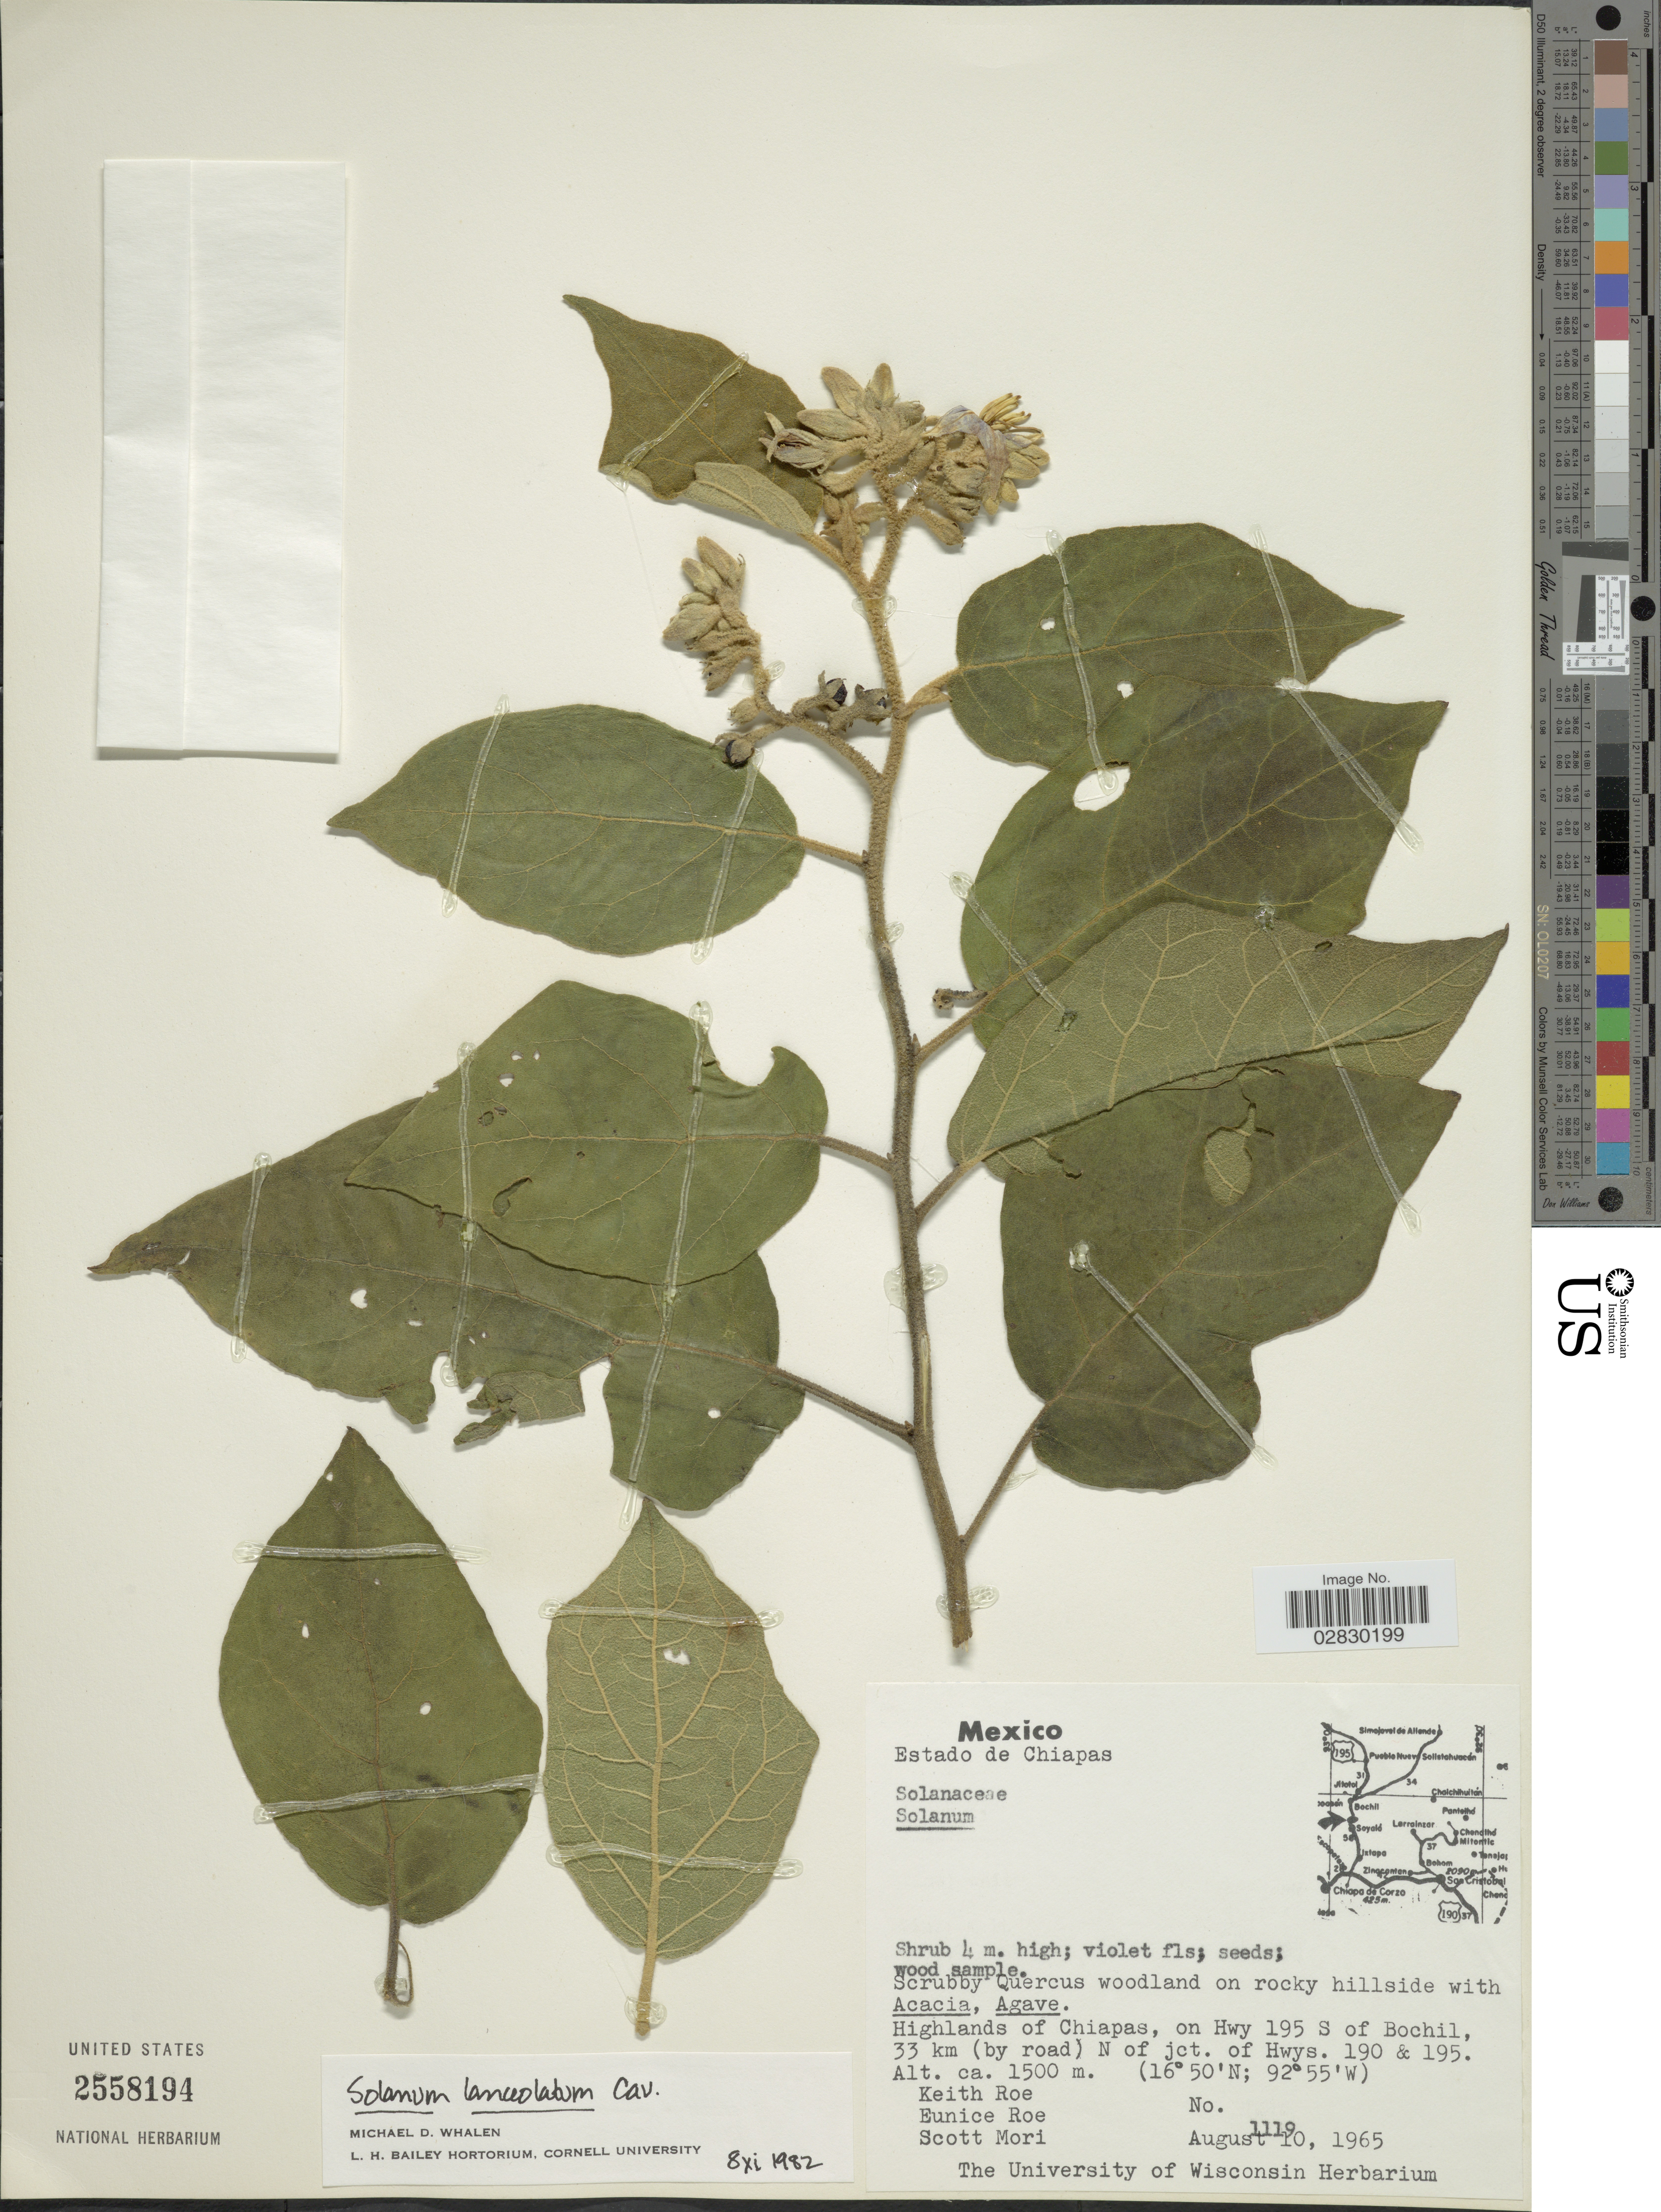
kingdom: Plantae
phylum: Tracheophyta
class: Magnoliopsida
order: Solanales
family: Solanaceae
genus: Solanum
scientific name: Solanum lanceolatum Berthault, nom. illeg.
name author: Berthault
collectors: K. E. Roe, E. Roe & S. Mori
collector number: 1119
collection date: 1965-08-10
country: Mexico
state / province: Chiapas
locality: Highlands of Chiapas, on Hwy 195 S of Bochil, 33 km (by road) N of jct. of Hwys. 190 & 195.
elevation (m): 1500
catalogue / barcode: US 2558194